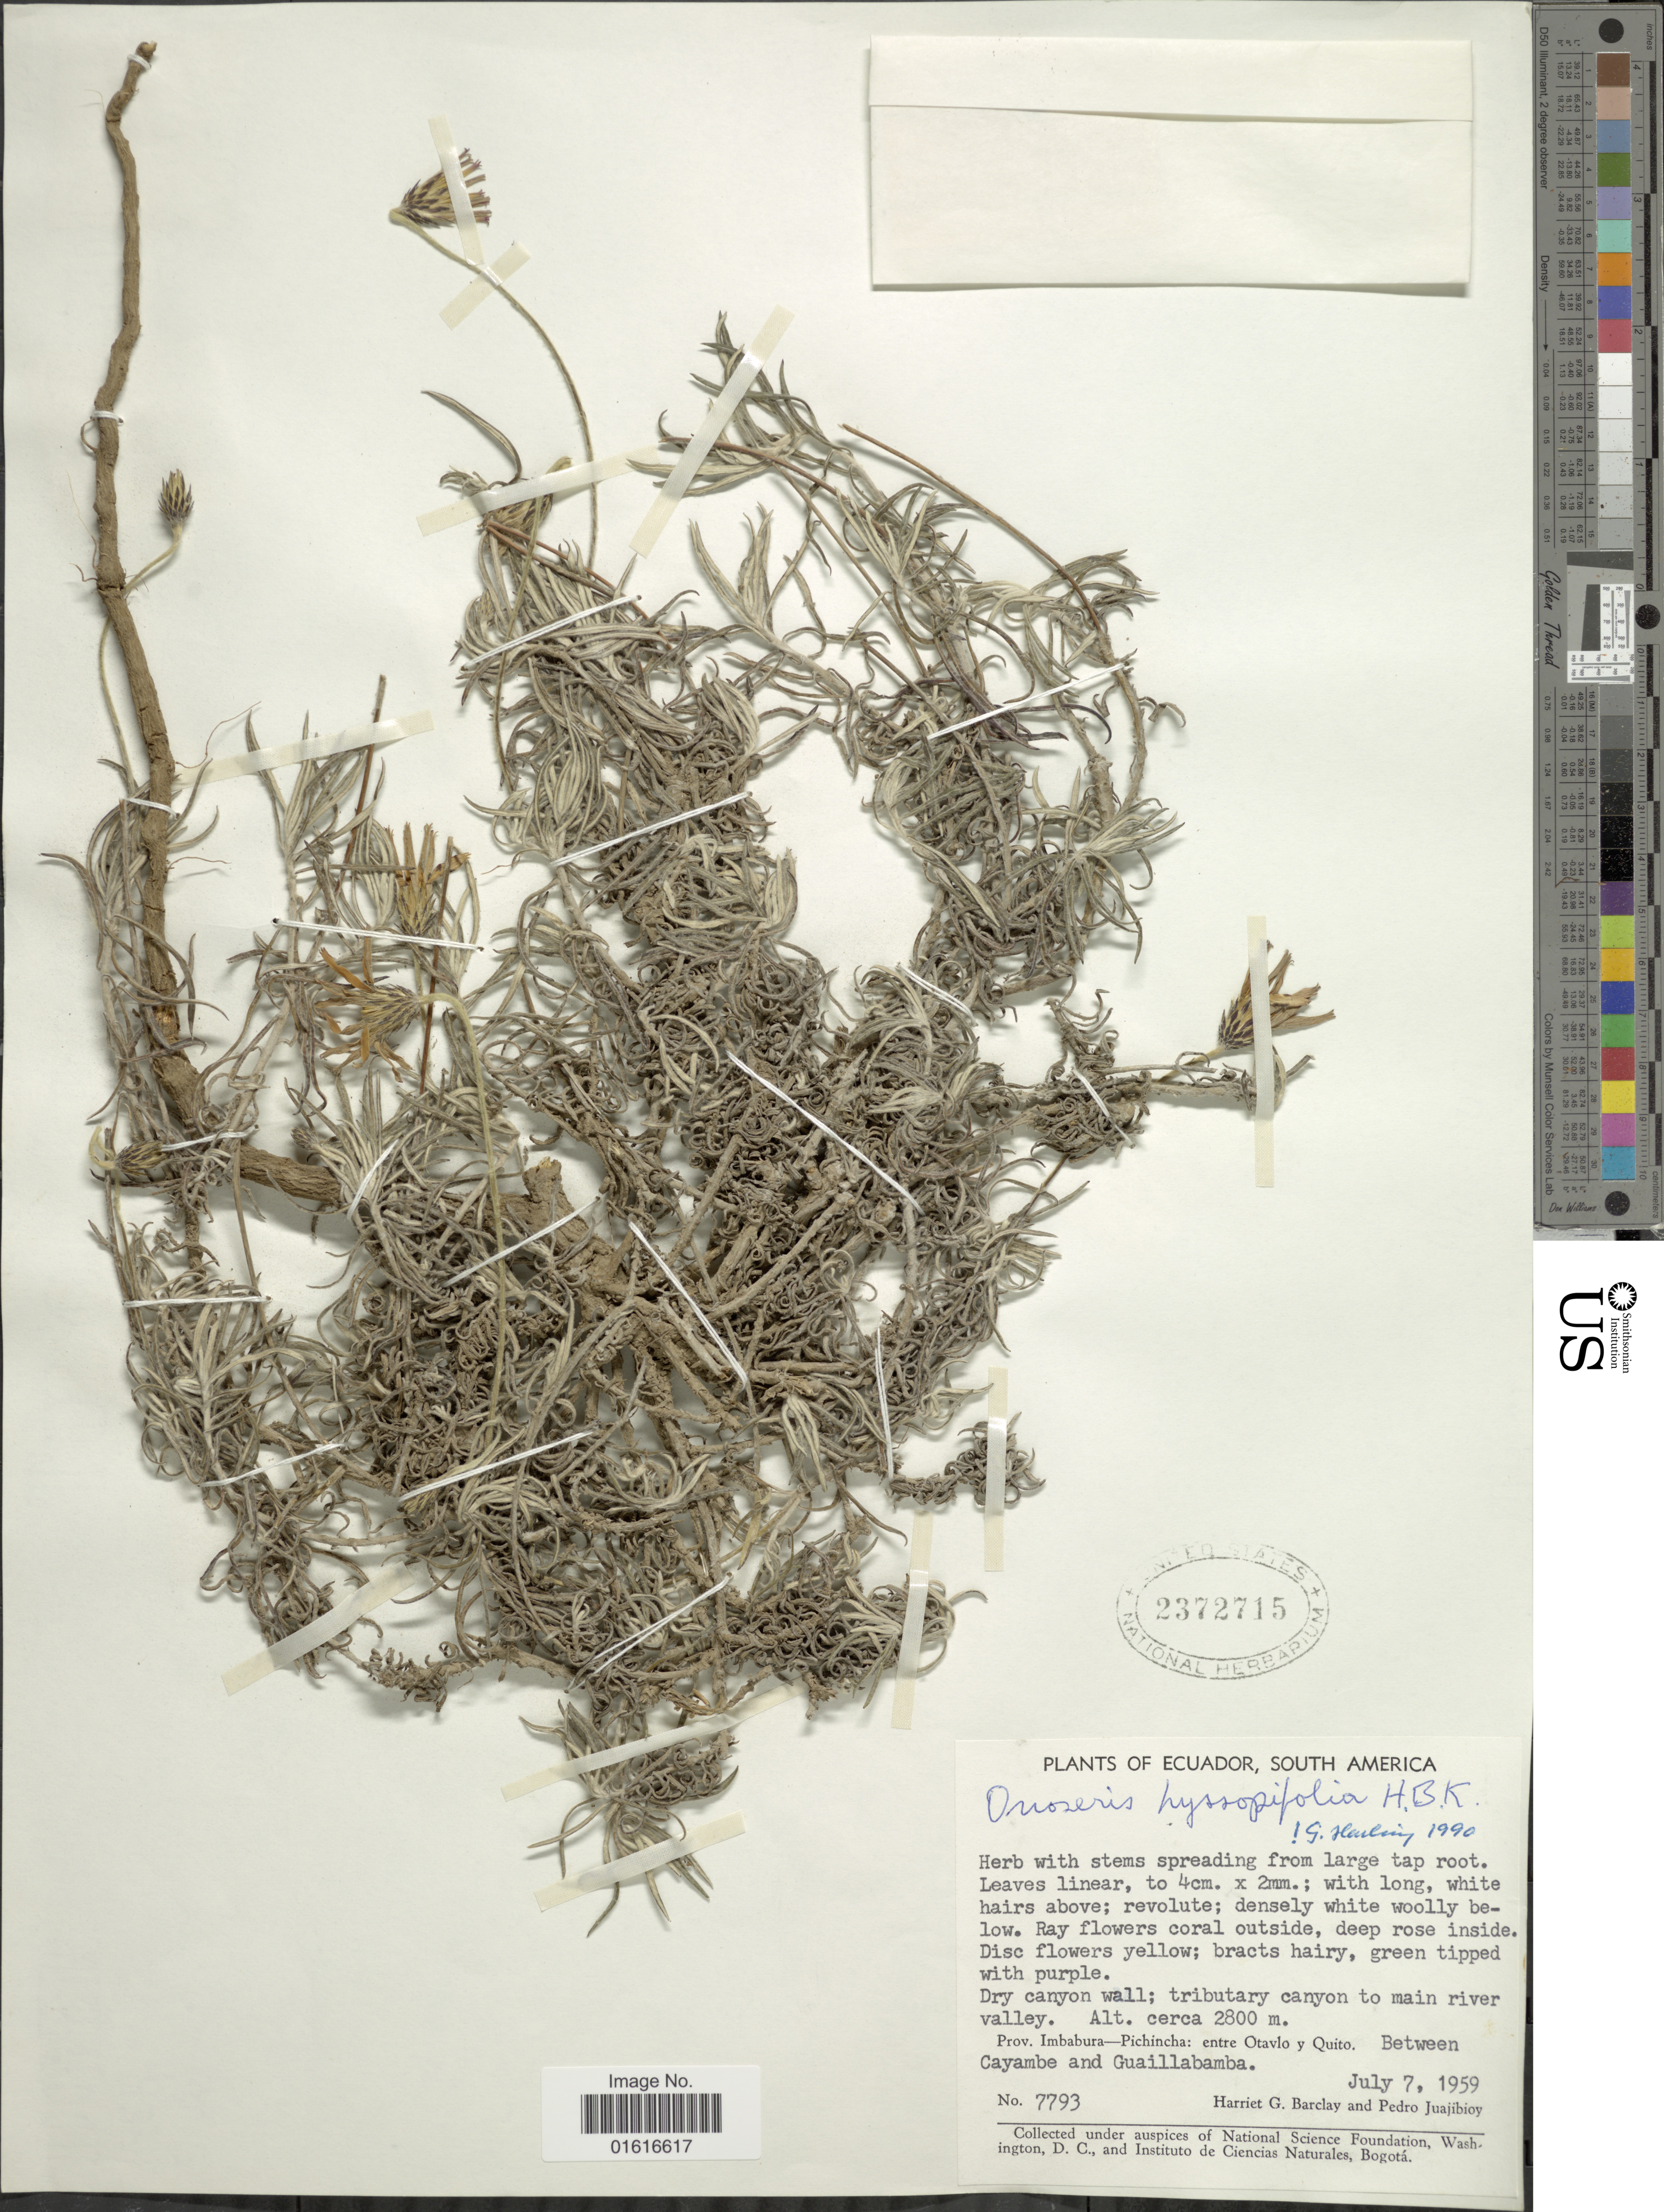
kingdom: Plantae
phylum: Tracheophyta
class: Magnoliopsida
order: Asterales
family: Asteraceae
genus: Onoseris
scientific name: Onoseris hyssopifolia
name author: Kunth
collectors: H. G. Barclay & P. Juajibiuy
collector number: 7793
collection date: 1959-07-07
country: Ecuador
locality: Dry canyon wall; tributary canyon to main river valley, Prov. Imbabura-Pinchincha; entre Otavlo y Quito, Cayambe and Guaillabamba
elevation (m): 2800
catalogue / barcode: US 2372715